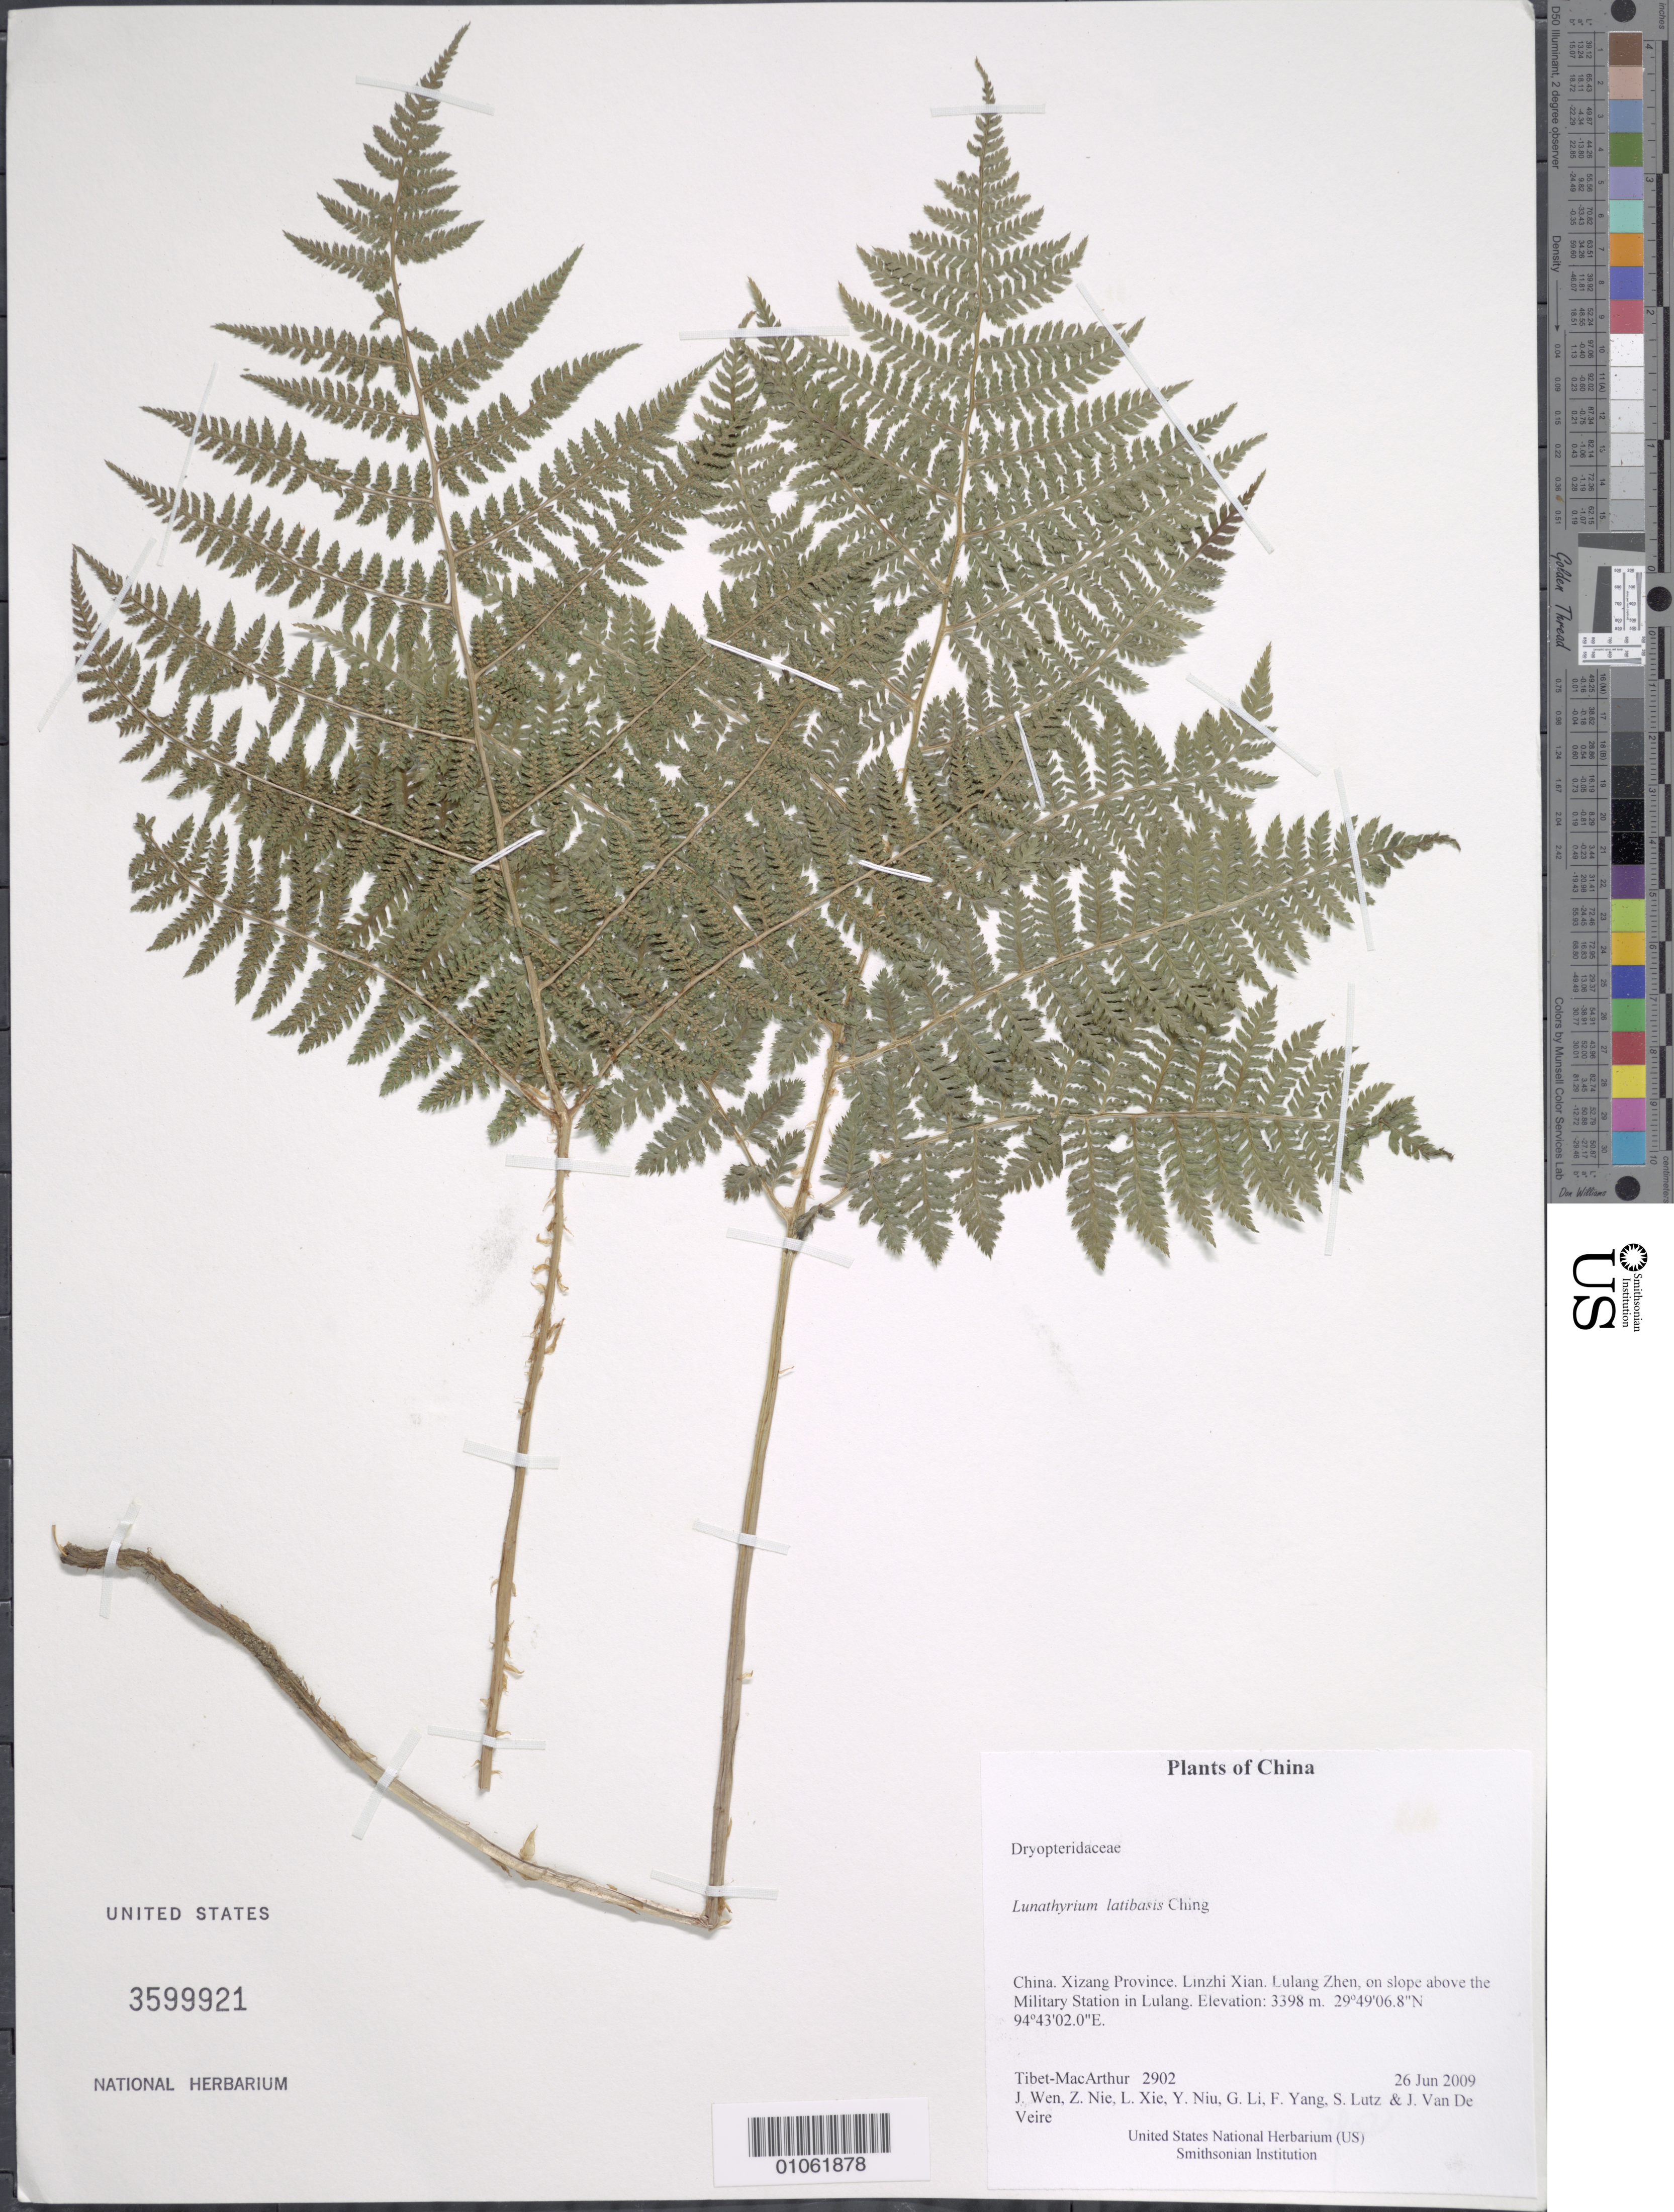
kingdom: Plantae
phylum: Tracheophyta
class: Polypodiopsida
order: Polypodiales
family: Athyriaceae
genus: Deparia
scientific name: Deparia acuta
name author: (Ching) Fraser-Jenk.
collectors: Tibet-MacArthur, J. Wen, Z. Nie, L. Xie, Y. Niu, G. Li, F. Yang, S. Lutz & J. Van De Veire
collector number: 2902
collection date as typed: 26 Jun 2009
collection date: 2009-06-26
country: China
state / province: Xizang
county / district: Linzhi Xian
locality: Lulang Zhen, on slope above the Military Station in Lulang.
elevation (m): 3398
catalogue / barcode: US 3599921